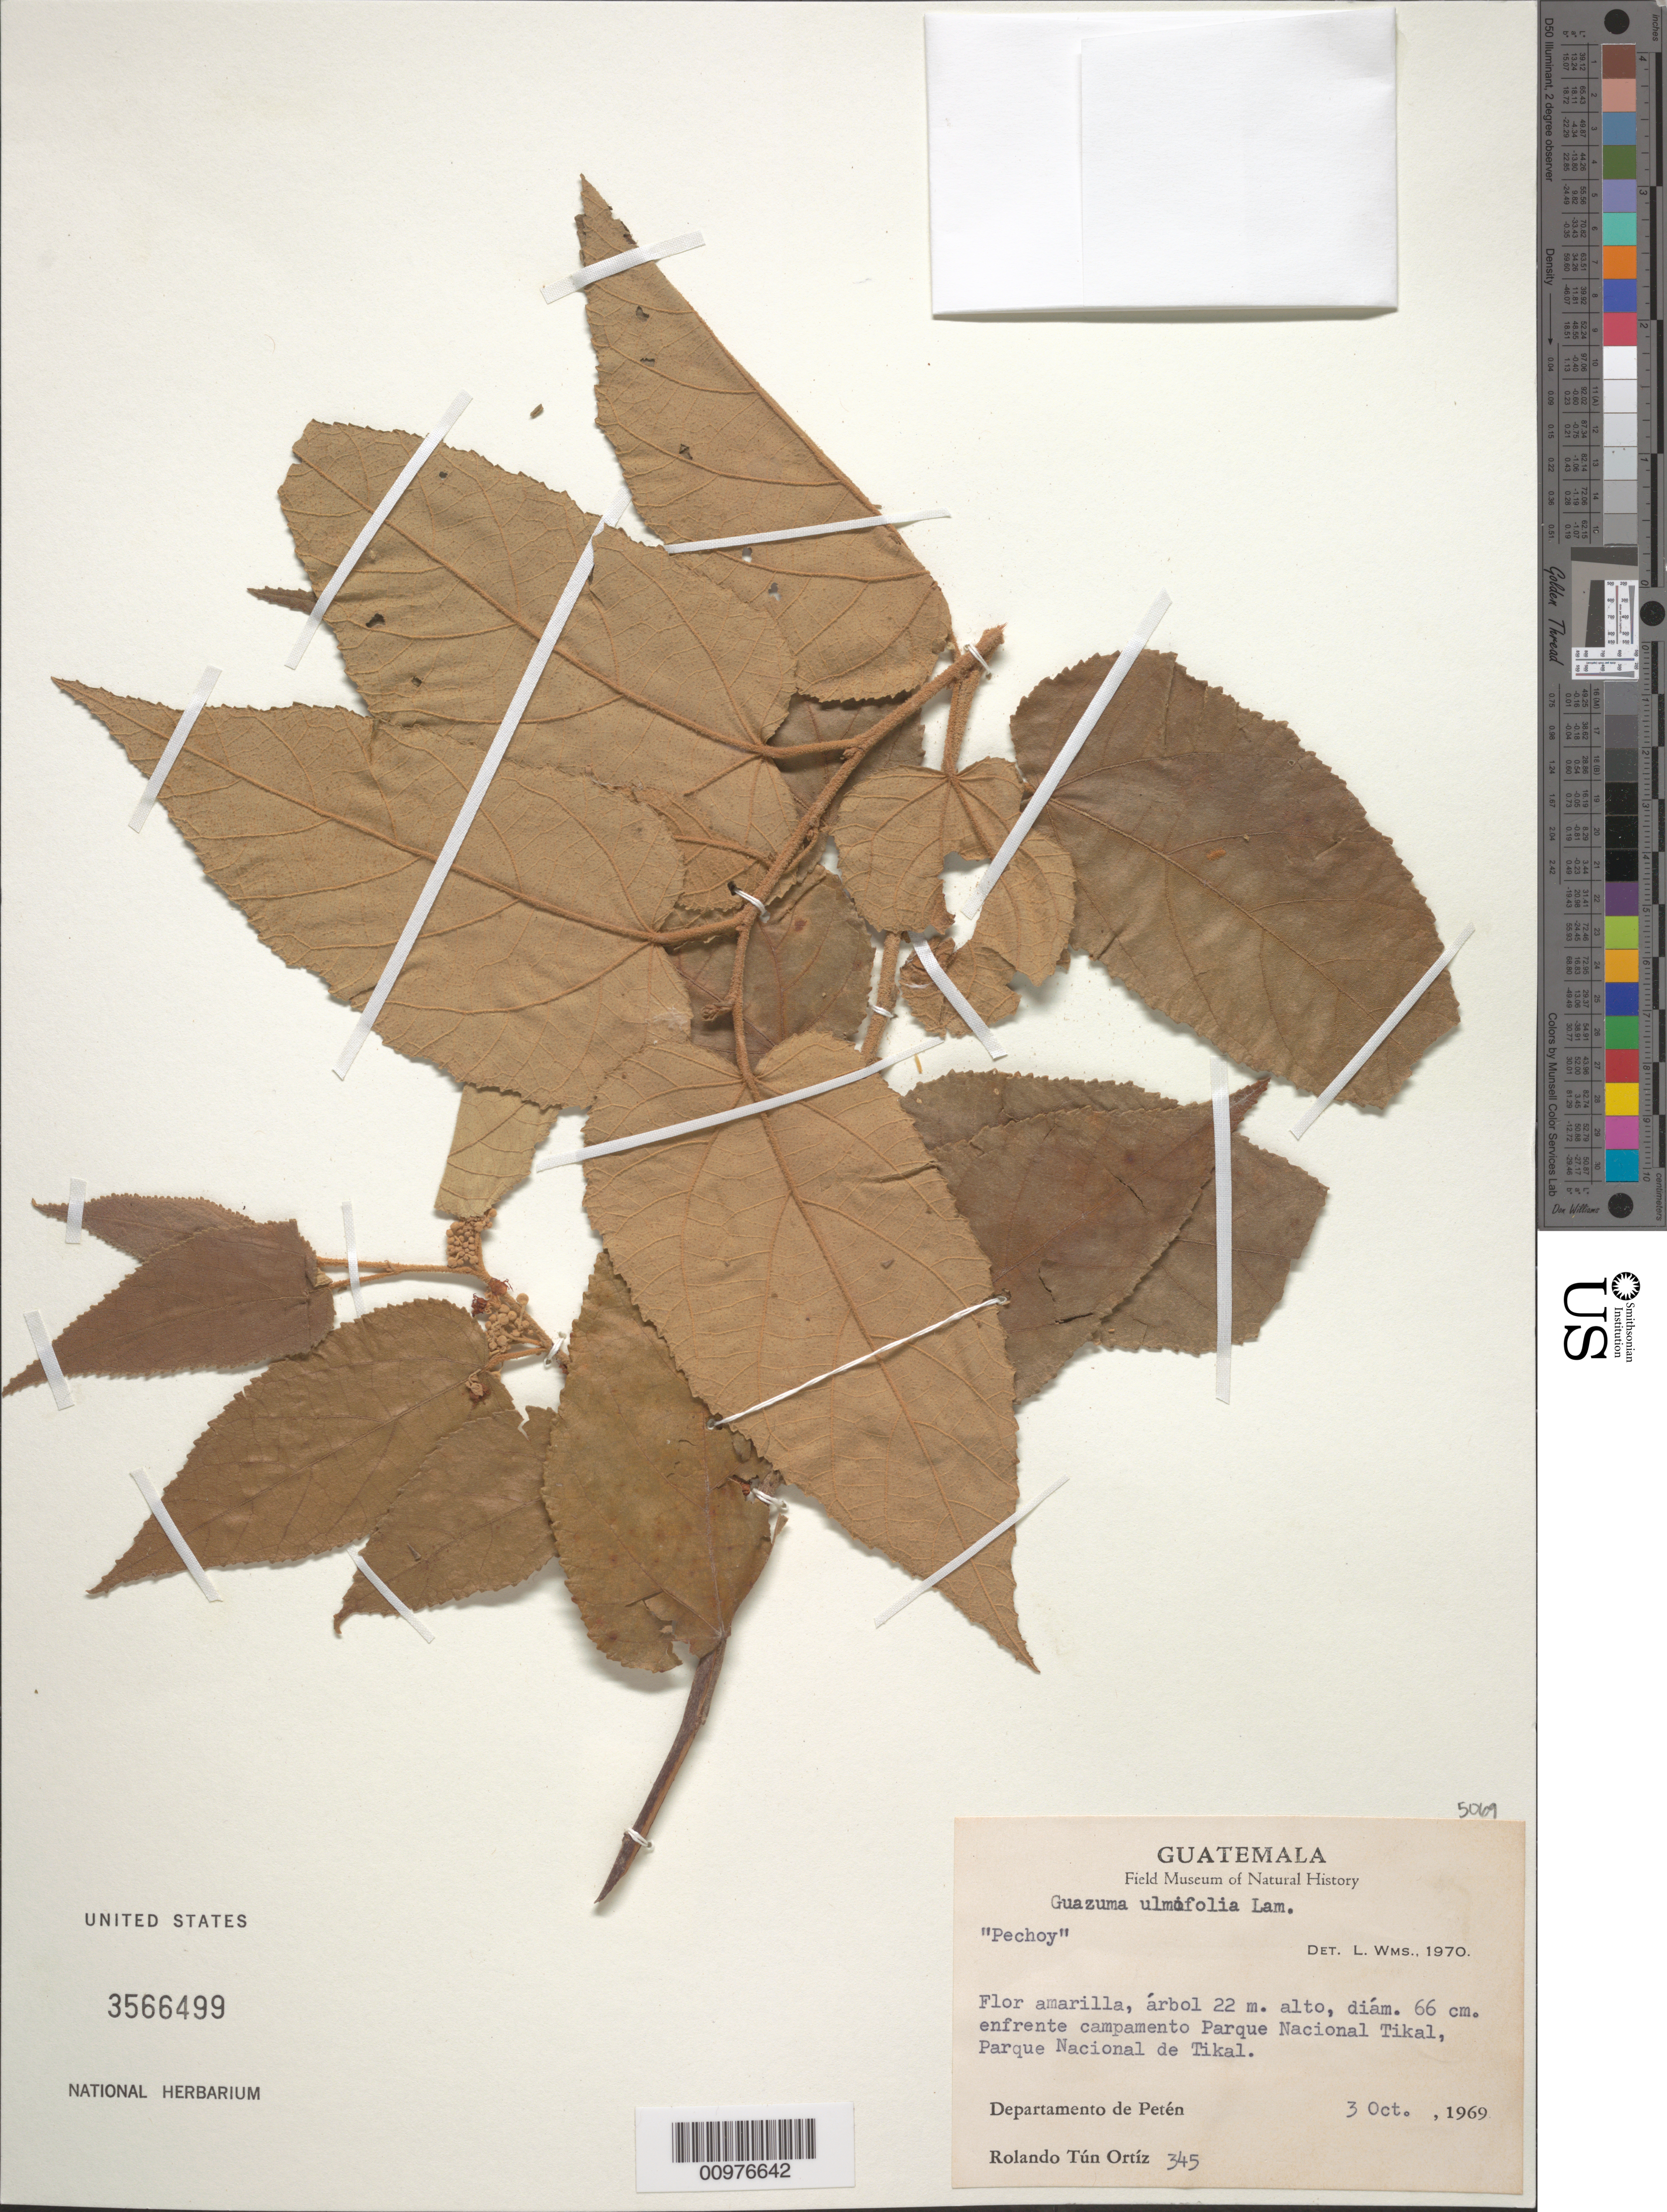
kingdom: Plantae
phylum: Tracheophyta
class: Magnoliopsida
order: Malvales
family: Malvaceae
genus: Guazuma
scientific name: Guazuma ulmifolia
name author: Lam.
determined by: Williams, L.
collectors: R. Tún Ortiz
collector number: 345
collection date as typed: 3 Oct., 1969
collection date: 1969-10-03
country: Guatemala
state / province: El Petén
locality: enfrente campamento Parque Nacional de Tikal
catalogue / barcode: US 3566499